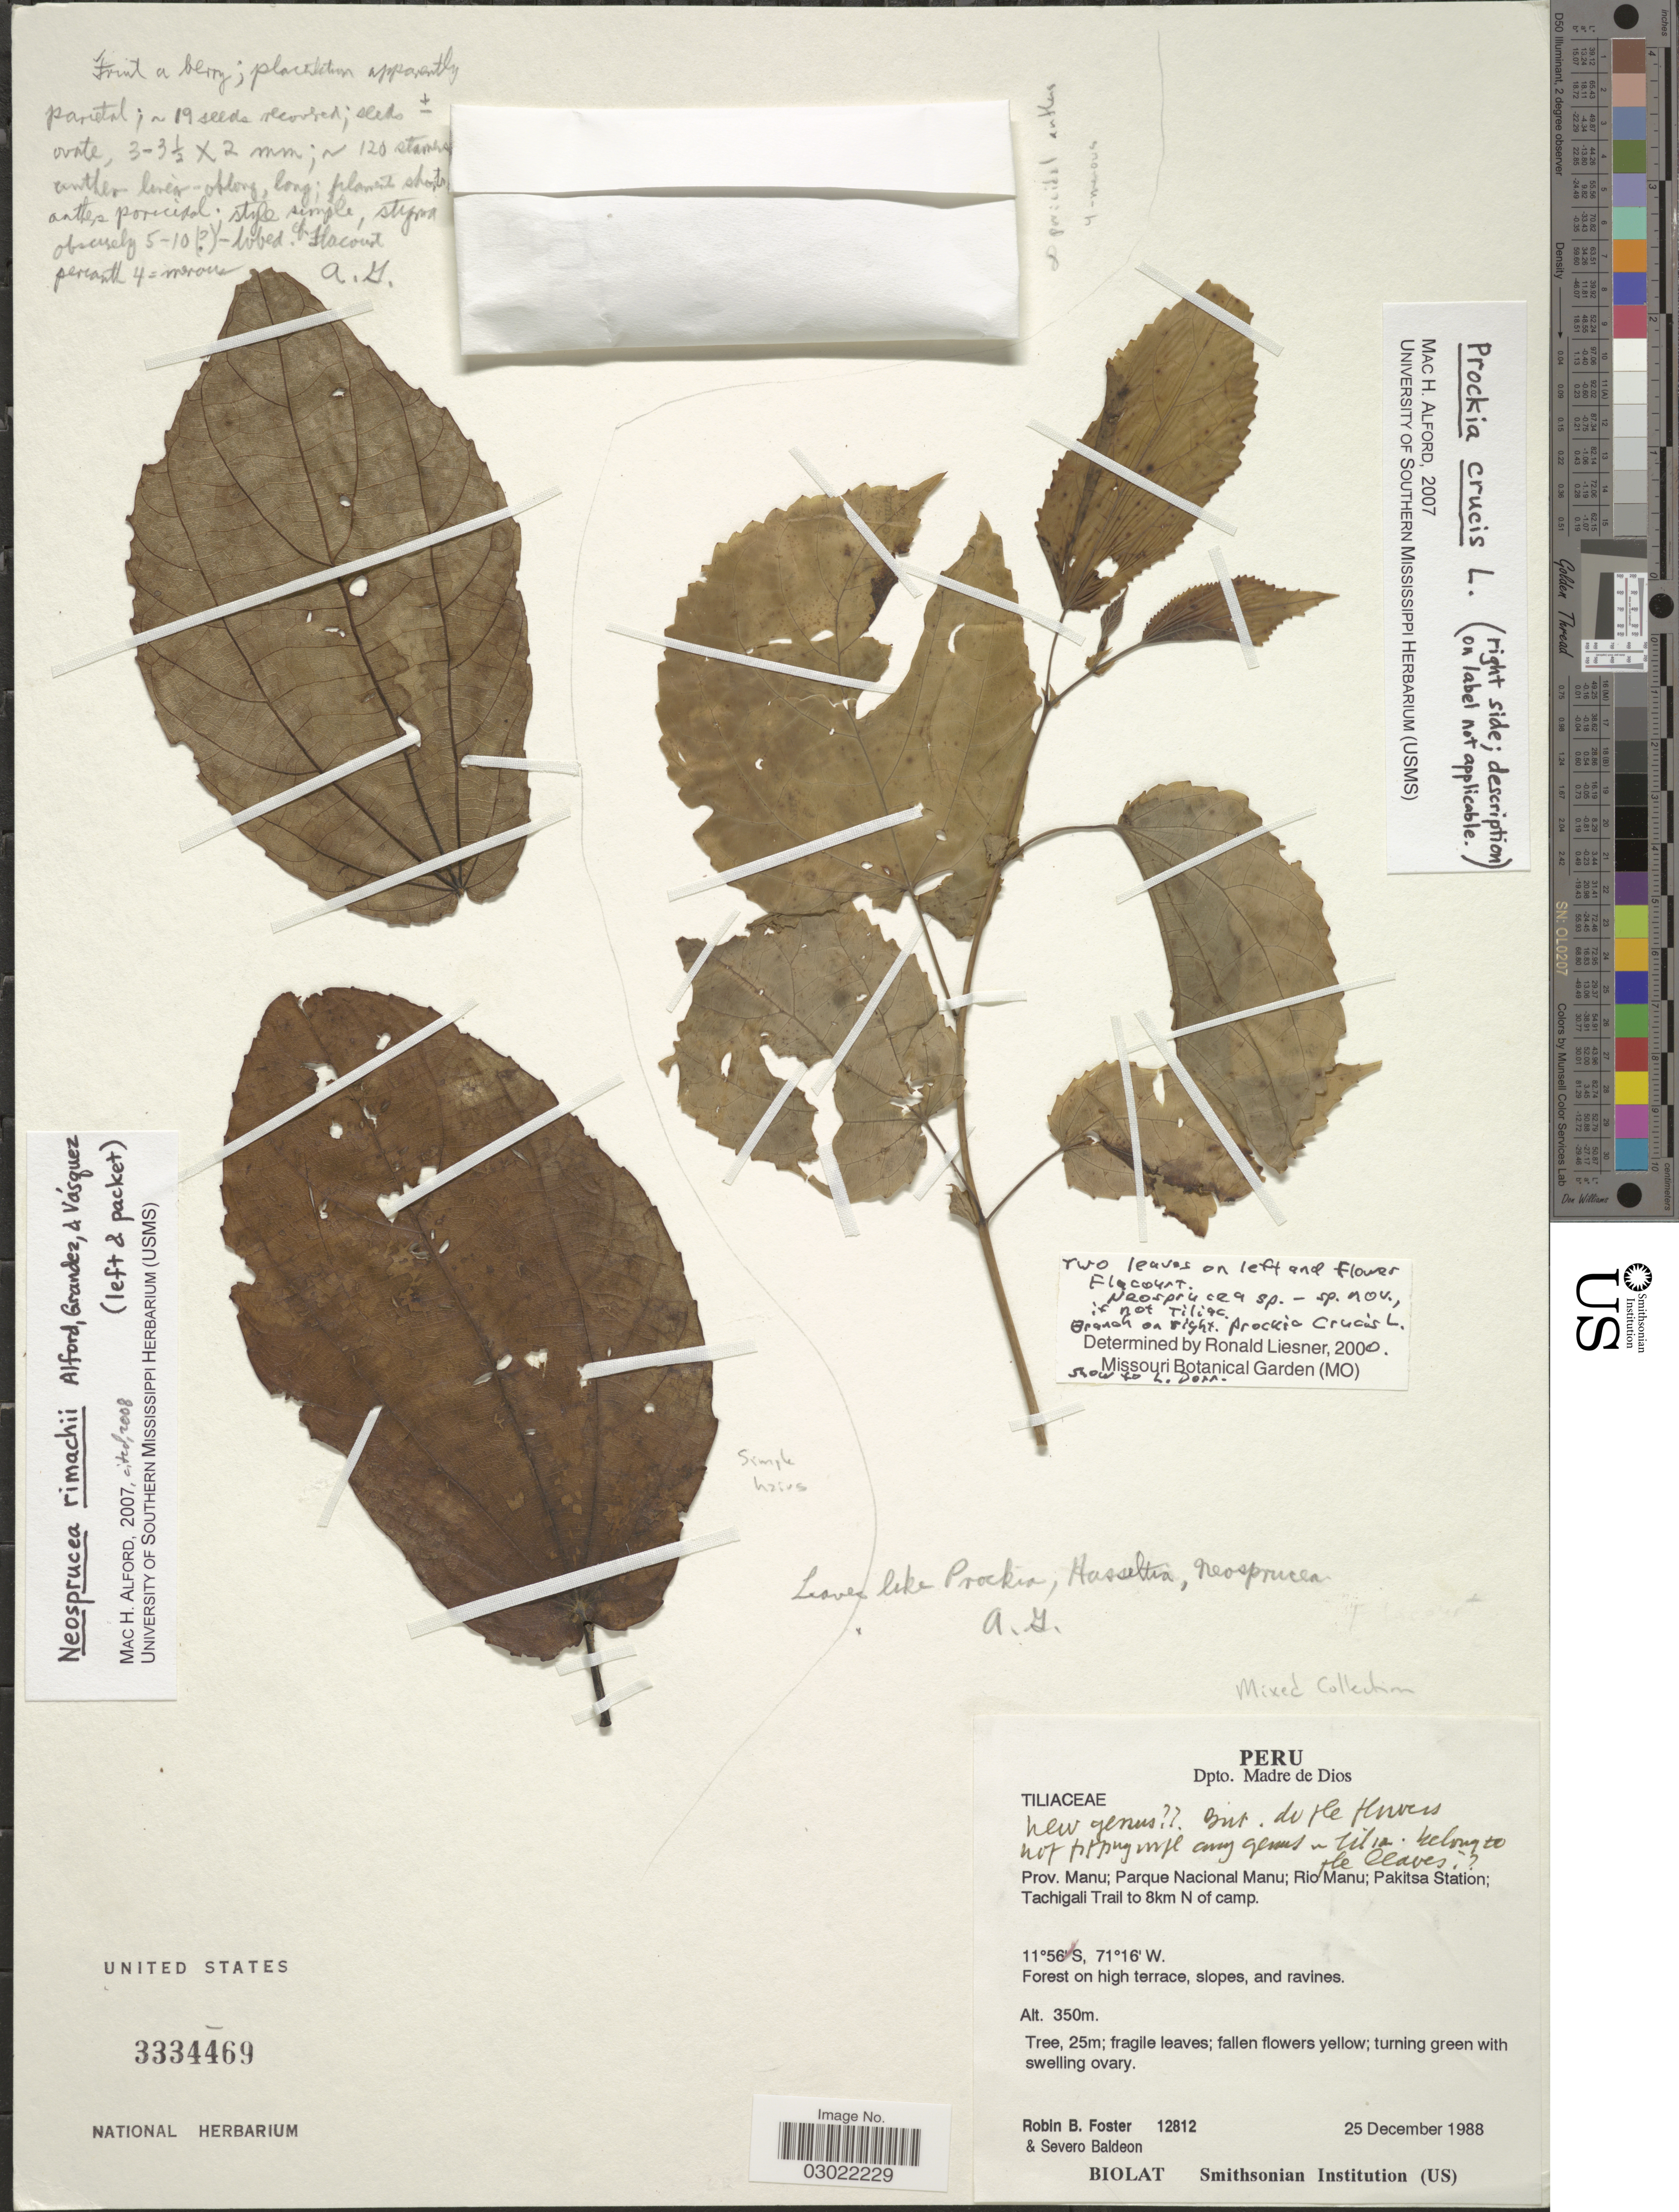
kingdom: Plantae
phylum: Tracheophyta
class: Magnoliopsida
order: Malpighiales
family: Salicaceae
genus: Neosprucea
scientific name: Neosprucea rimachii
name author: McDaniel ex M.H. Alford et al.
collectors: R. B. Foster & S. Baldeon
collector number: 12812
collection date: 1988-12-25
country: Peru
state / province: Madre de Dios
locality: Dpto. Madre de Dios. Prov. Manu; Parque Nacional Manu; Rio Manu; Pakitsa Station; Tachigali Trail to 8km N of camp.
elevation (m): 350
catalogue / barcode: US 3334469